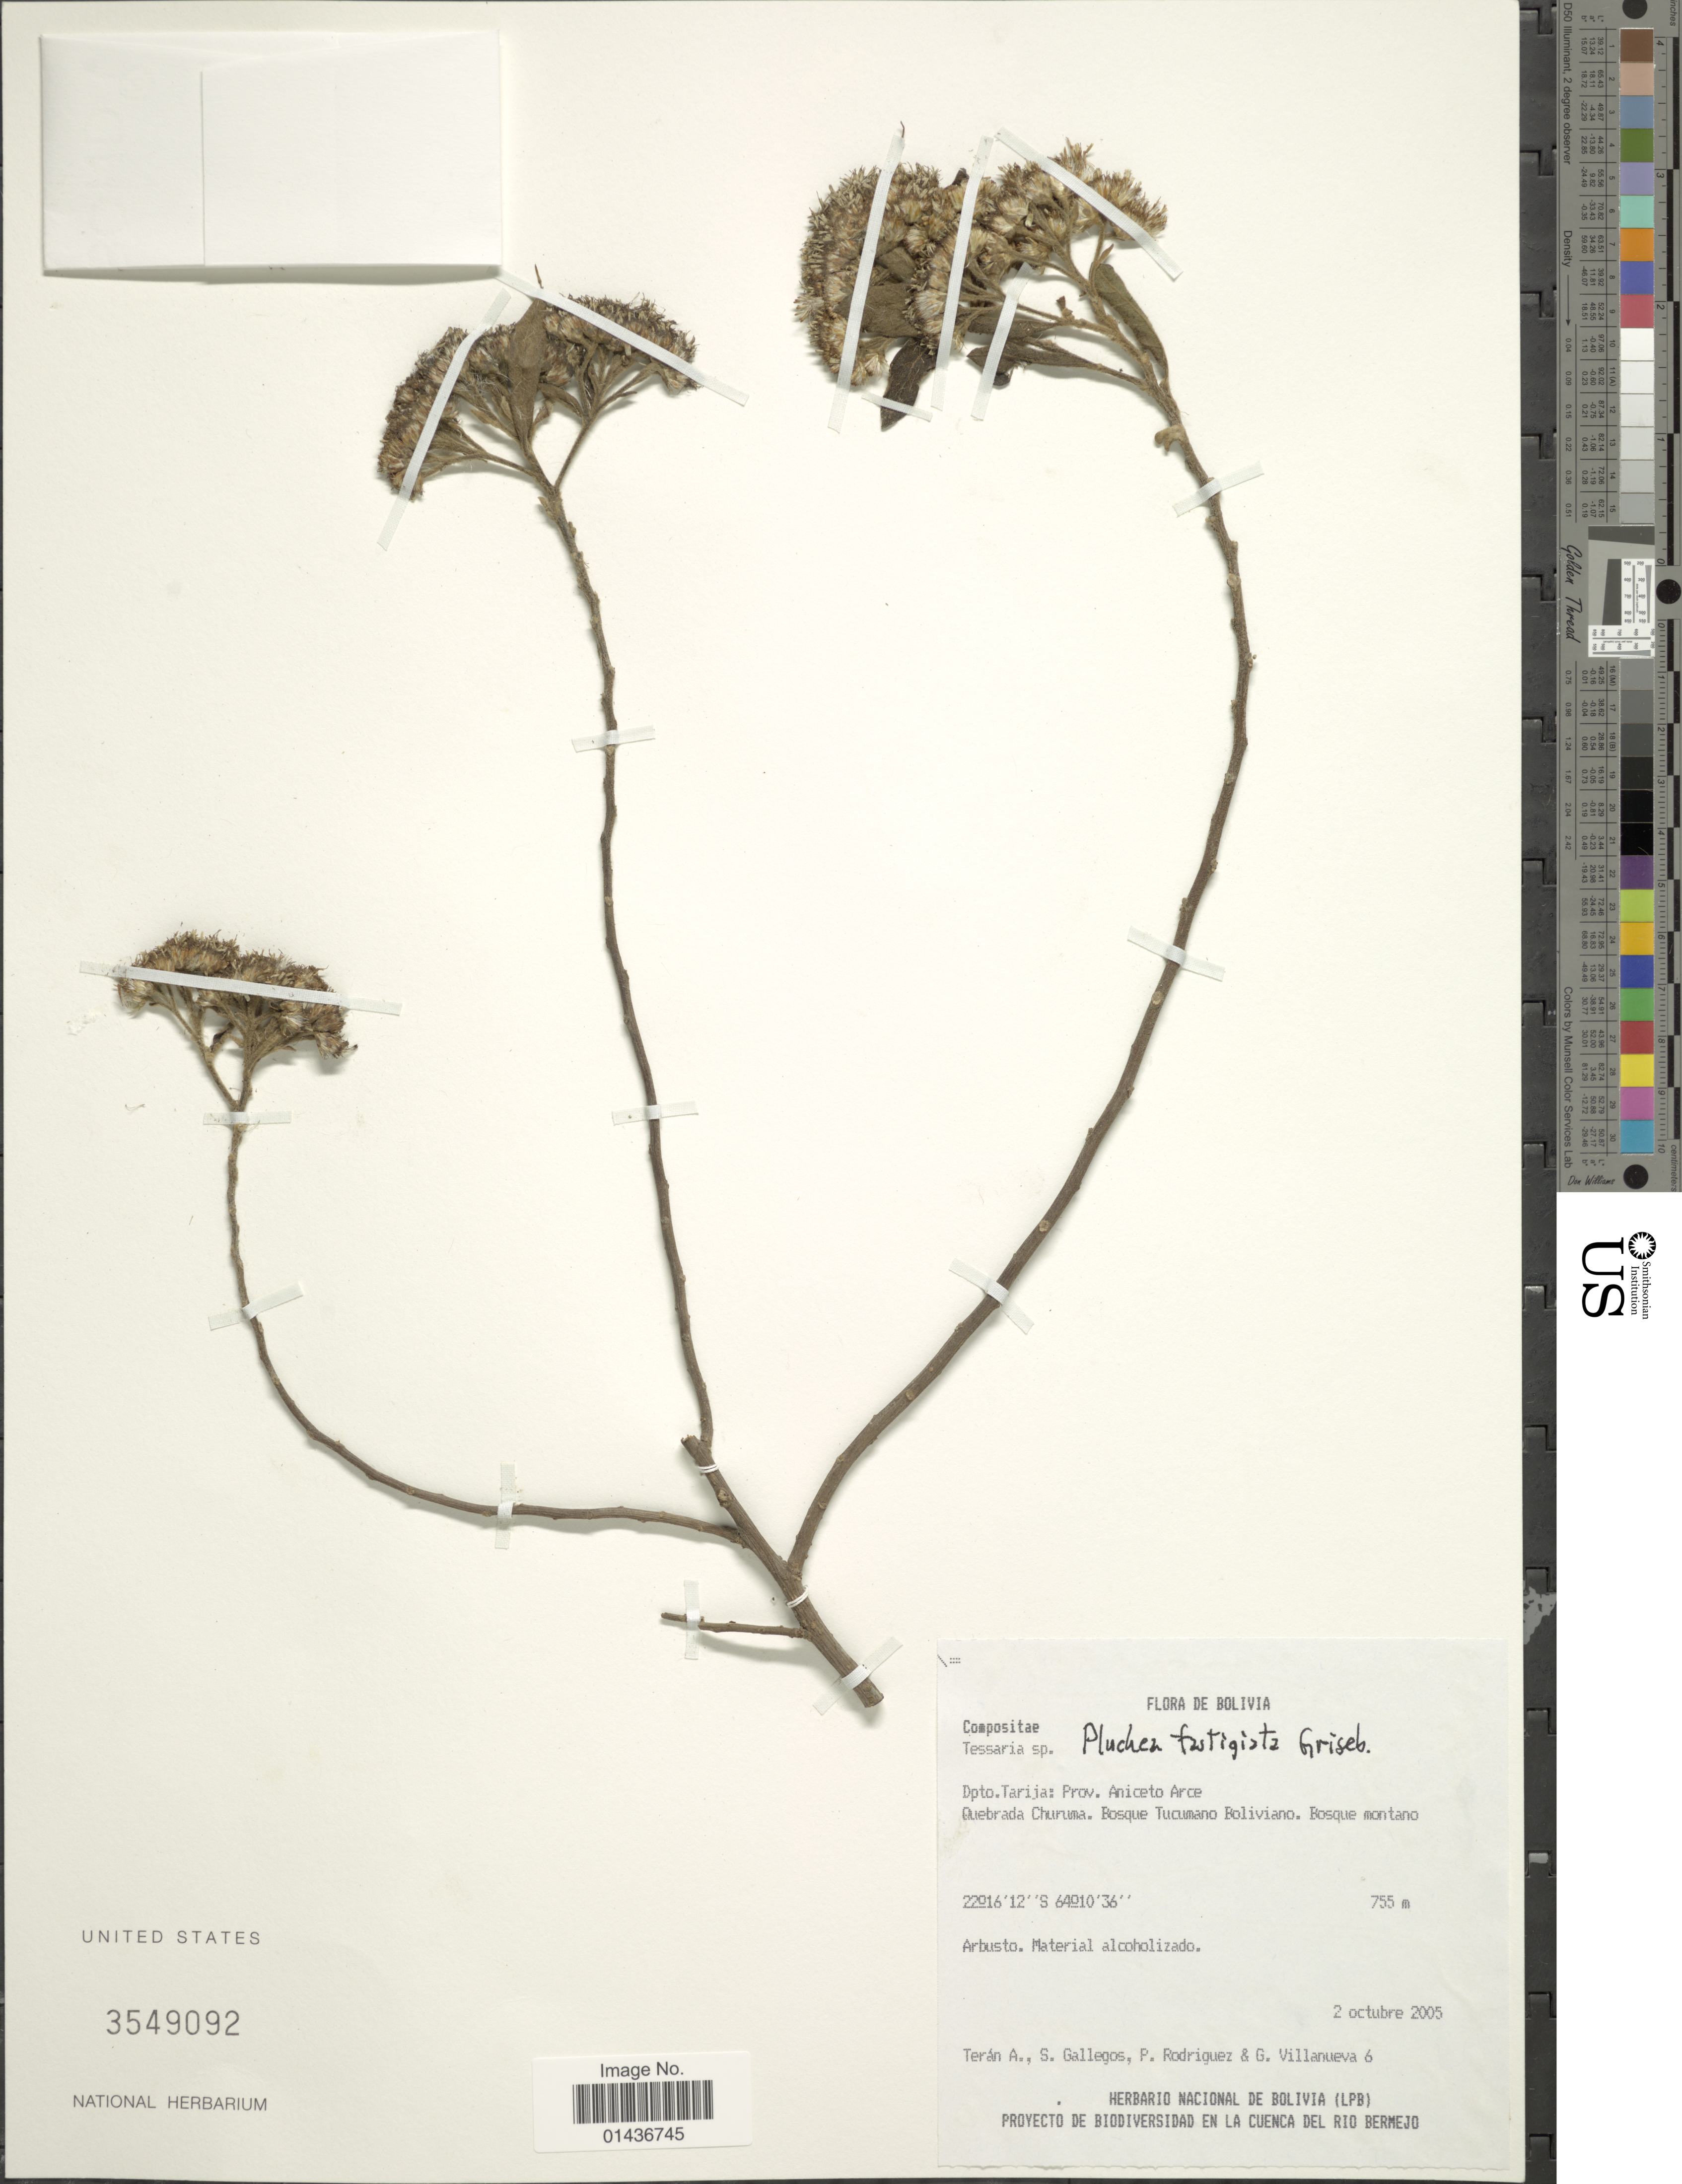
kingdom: Plantae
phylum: Tracheophyta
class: Magnoliopsida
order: Asterales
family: Asteraceae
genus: Pluchea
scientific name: Pluchea fastigiata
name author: Griseb.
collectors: A. Teran, S. Gallegos, P. Rodríguez & G. Villanueva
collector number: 6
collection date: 2005-10-02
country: Bolivia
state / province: Tarija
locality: Dpto. Tarija: Prov. Aniceto Arce, Quebrada Churuma, Bosque Tucumano Boliviano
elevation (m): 755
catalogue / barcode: US 3549092